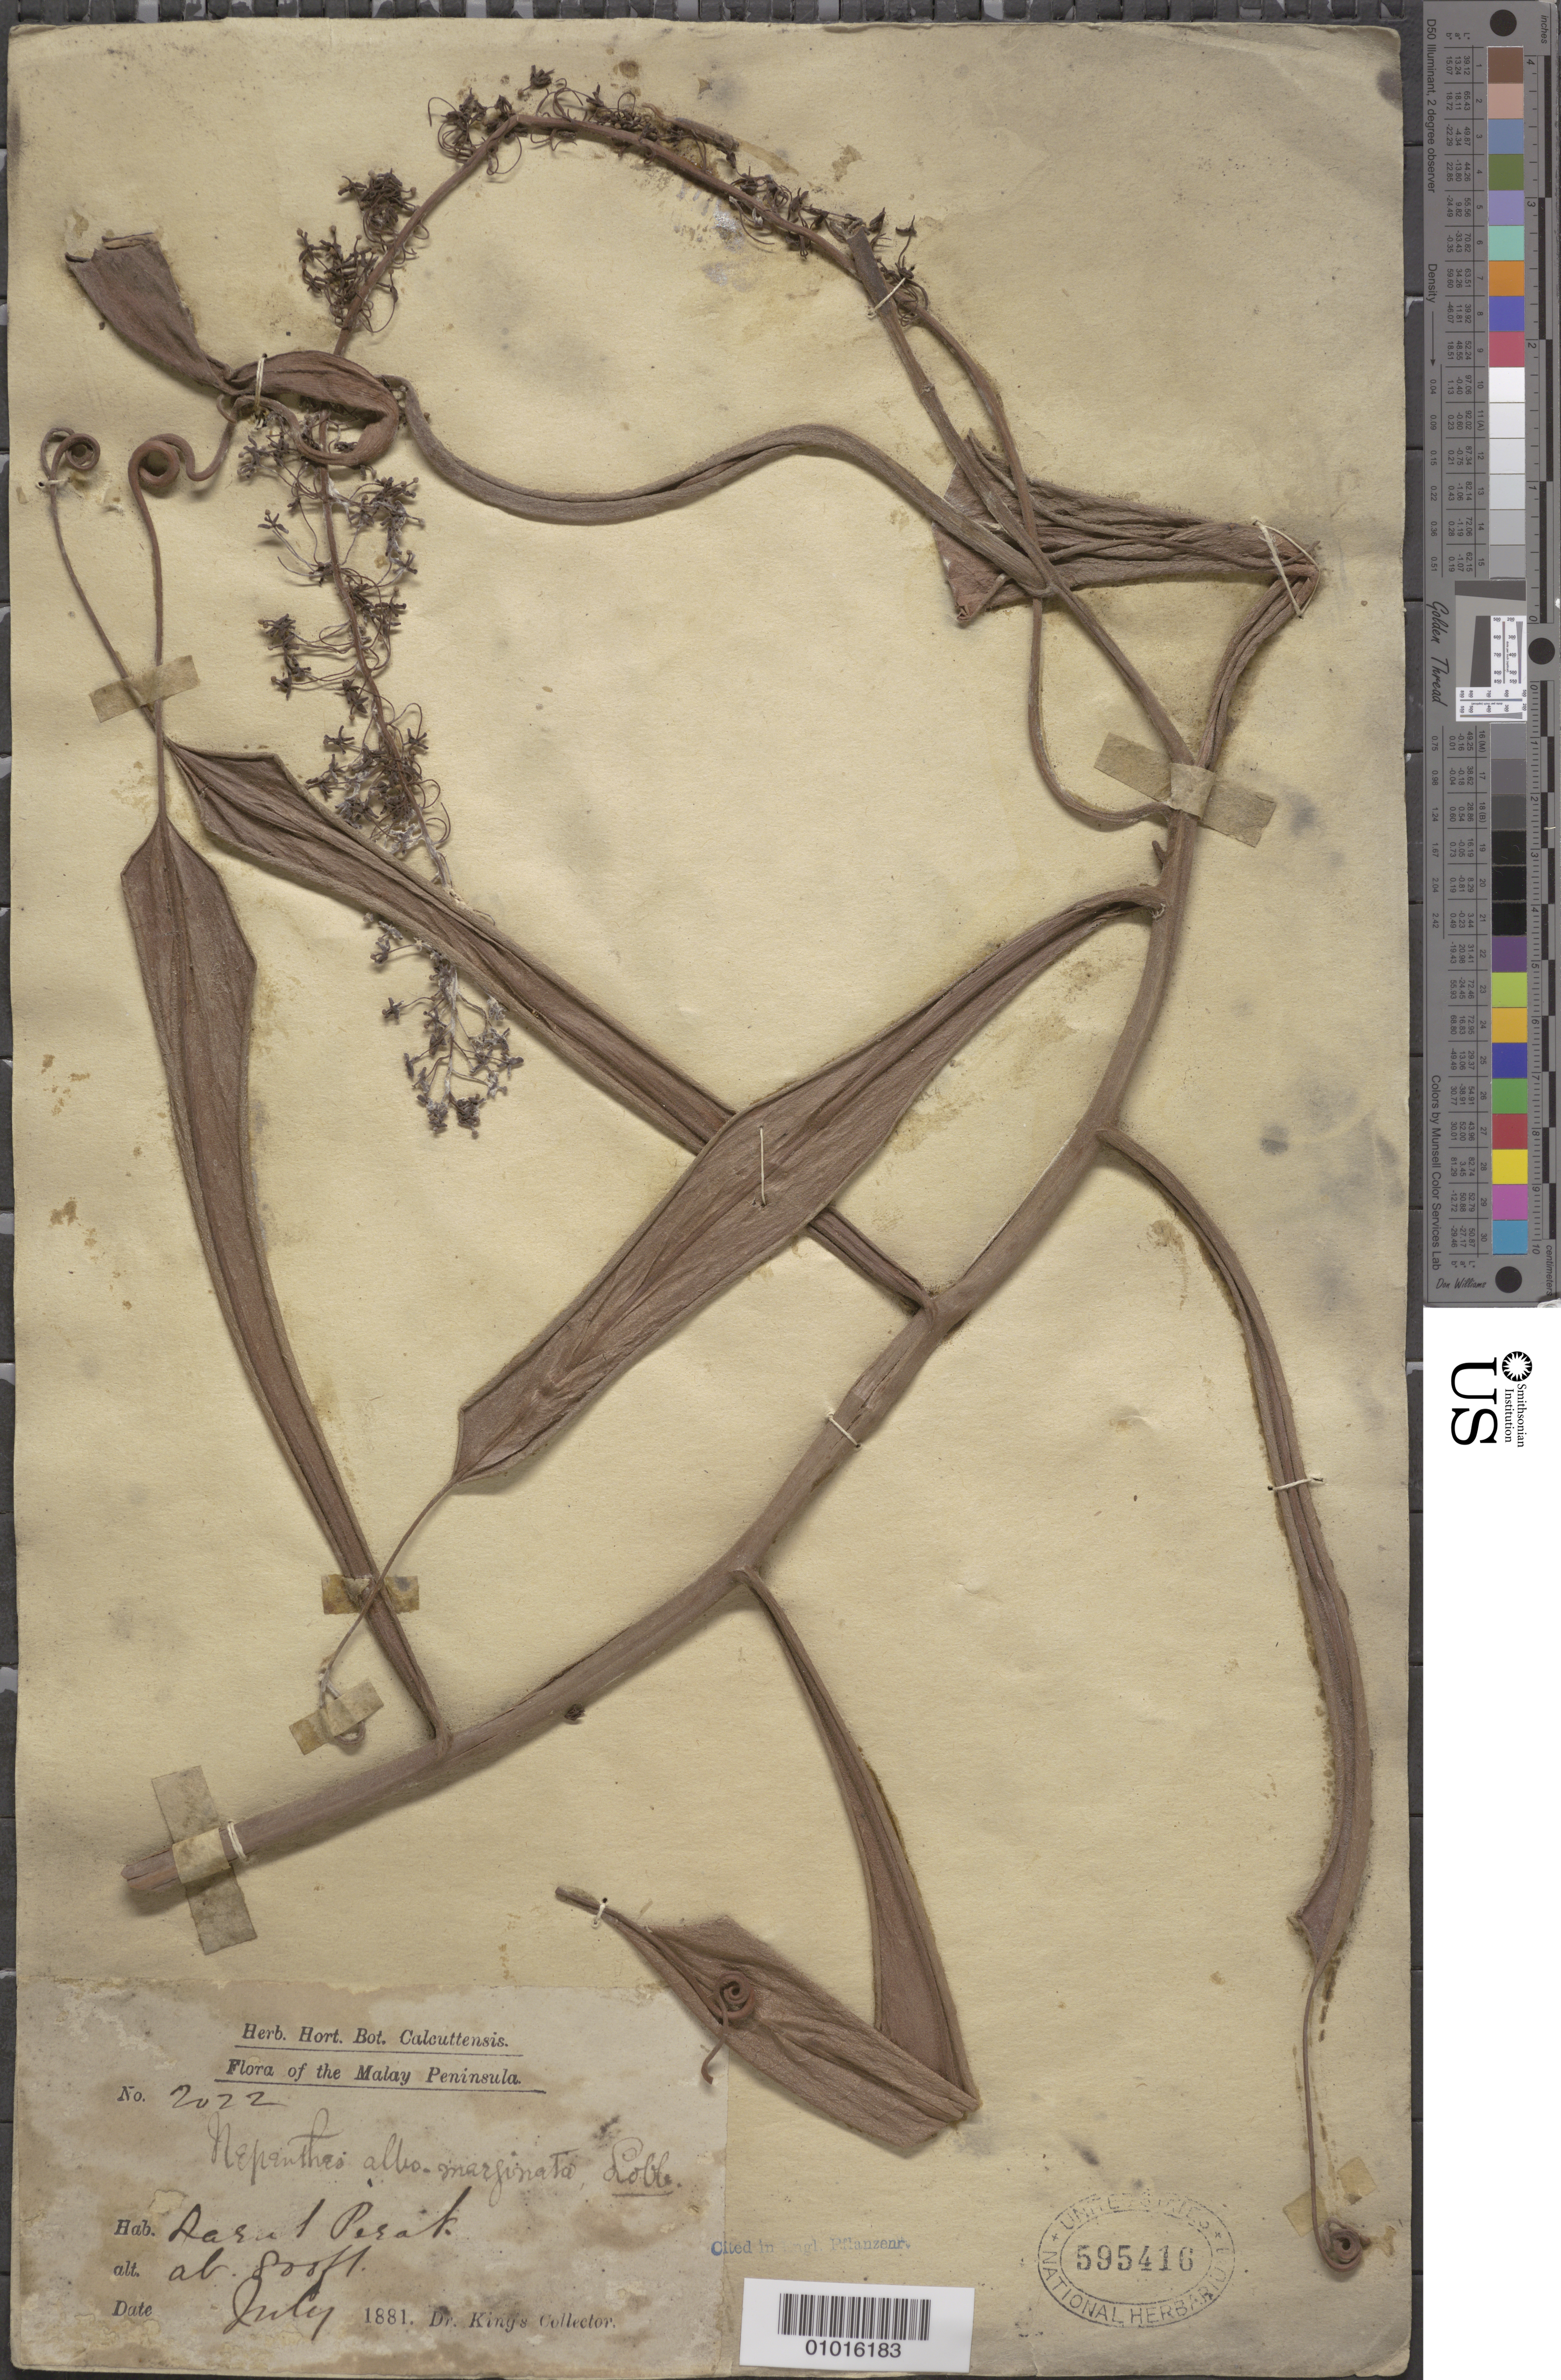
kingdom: Plantae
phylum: Tracheophyta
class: Magnoliopsida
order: Caryophyllales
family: Nepenthaceae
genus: Nepenthes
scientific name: Nepenthes albomarginata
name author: T. Lobb ex Lindl.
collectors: King, Dr.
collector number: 2022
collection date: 1881-07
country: Malaysia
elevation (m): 244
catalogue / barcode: US 595416